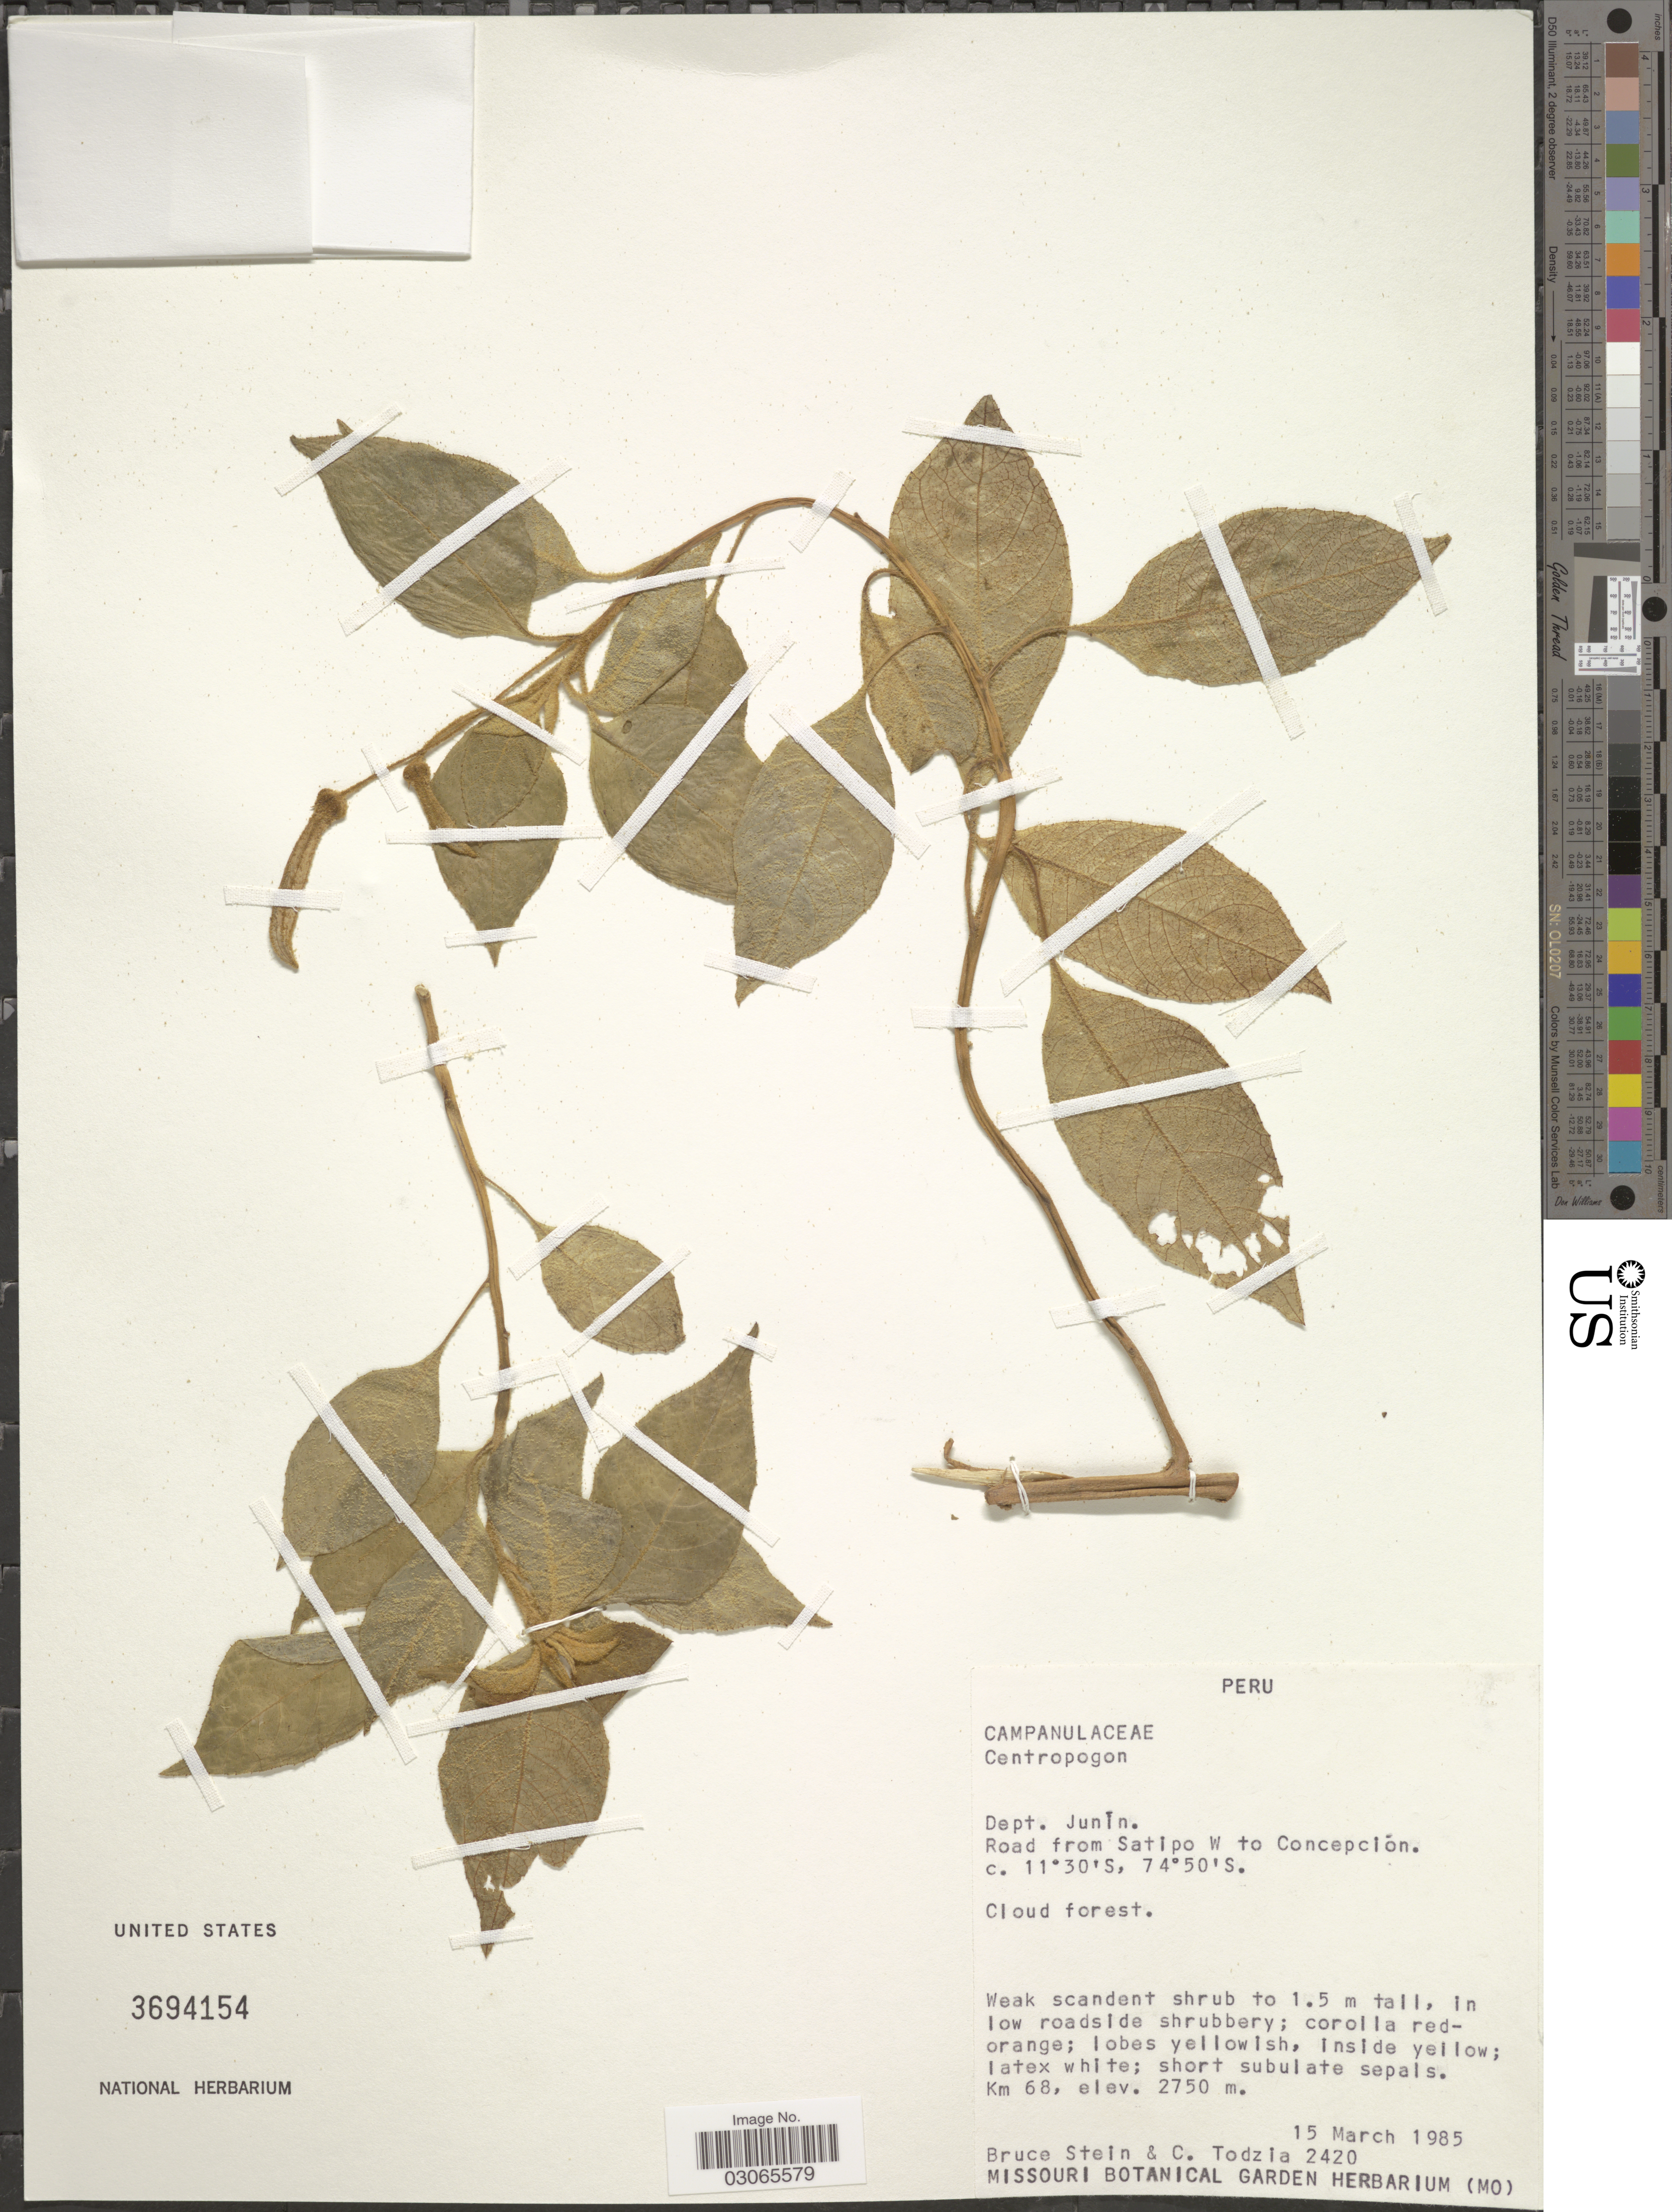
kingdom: Plantae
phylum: Tracheophyta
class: Magnoliopsida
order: Asterales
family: Campanulaceae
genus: Centropogon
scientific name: Centropogon sp.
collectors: B. A. Stein & C. A. Todzia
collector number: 2420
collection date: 1985-03-15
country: Peru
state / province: Junín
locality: Dept. Junin. Road from Satipo to Concepción.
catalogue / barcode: US 3694154